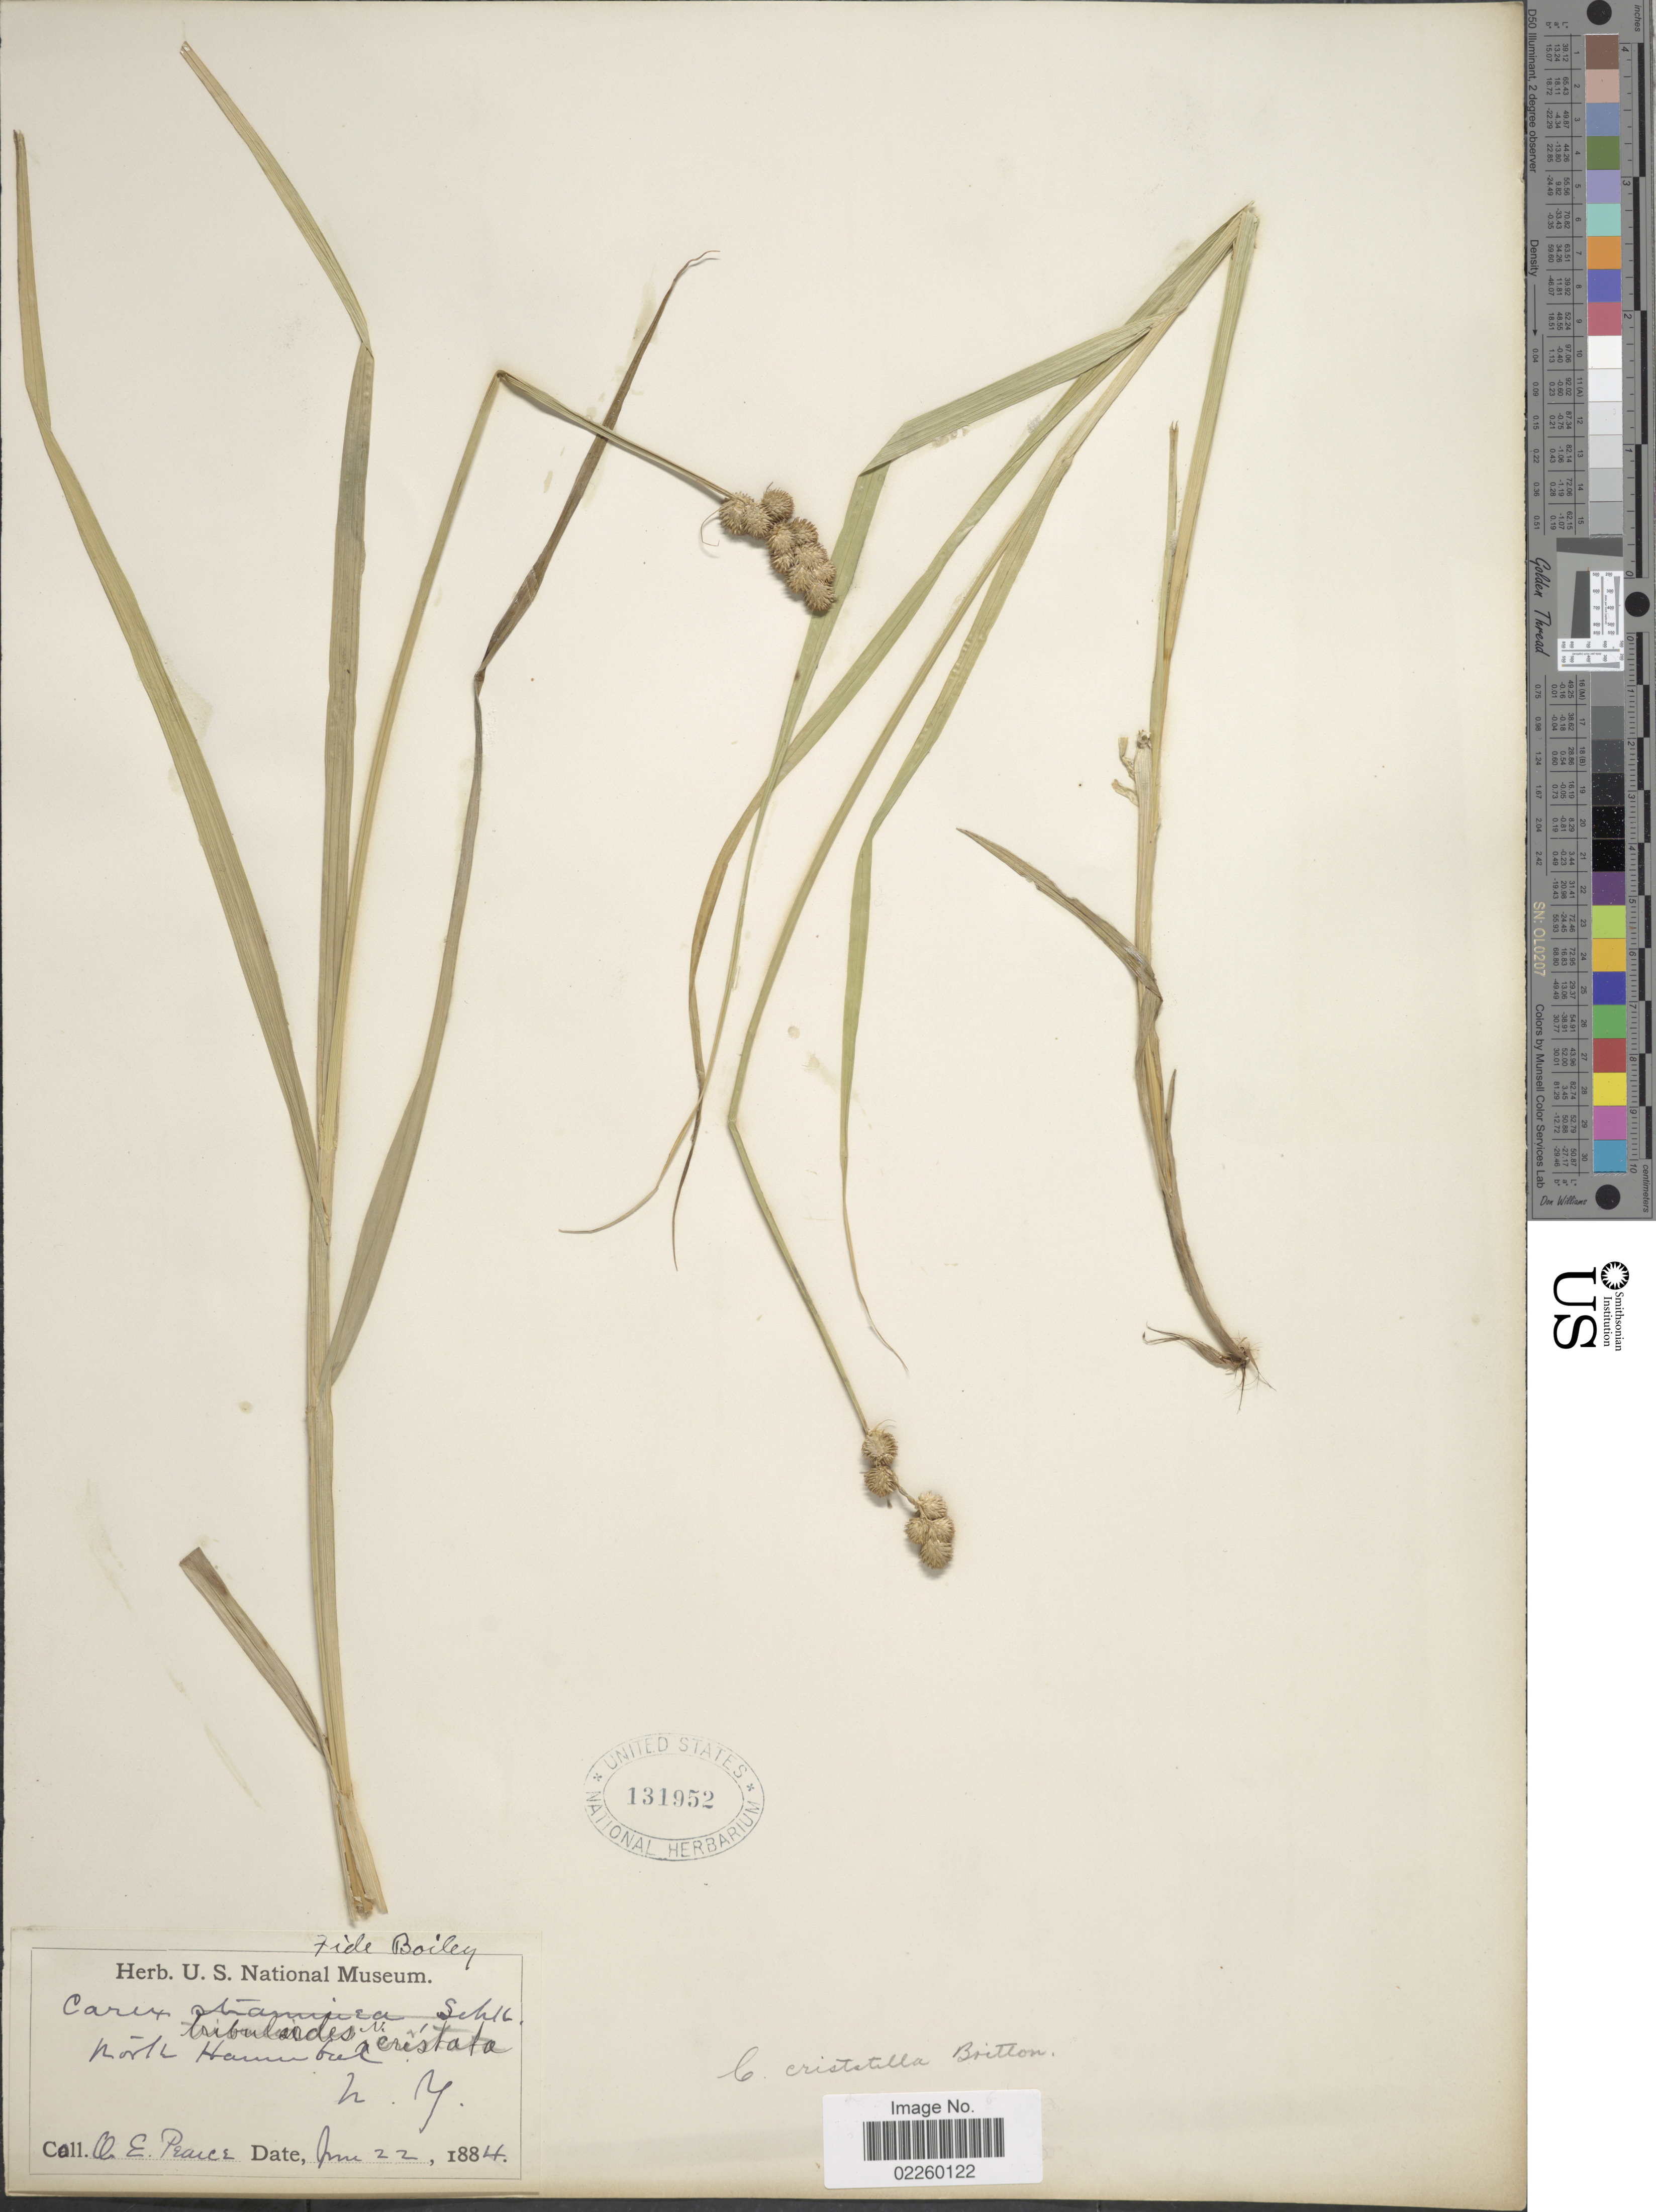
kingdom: Plantae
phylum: Tracheophyta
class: Liliopsida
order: Poales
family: Cyperaceae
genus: Carex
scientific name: Carex cristatella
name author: Britton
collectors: O. E. Pearce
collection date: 1884-06-22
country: United States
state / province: New York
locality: North Hammock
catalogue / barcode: US 131952